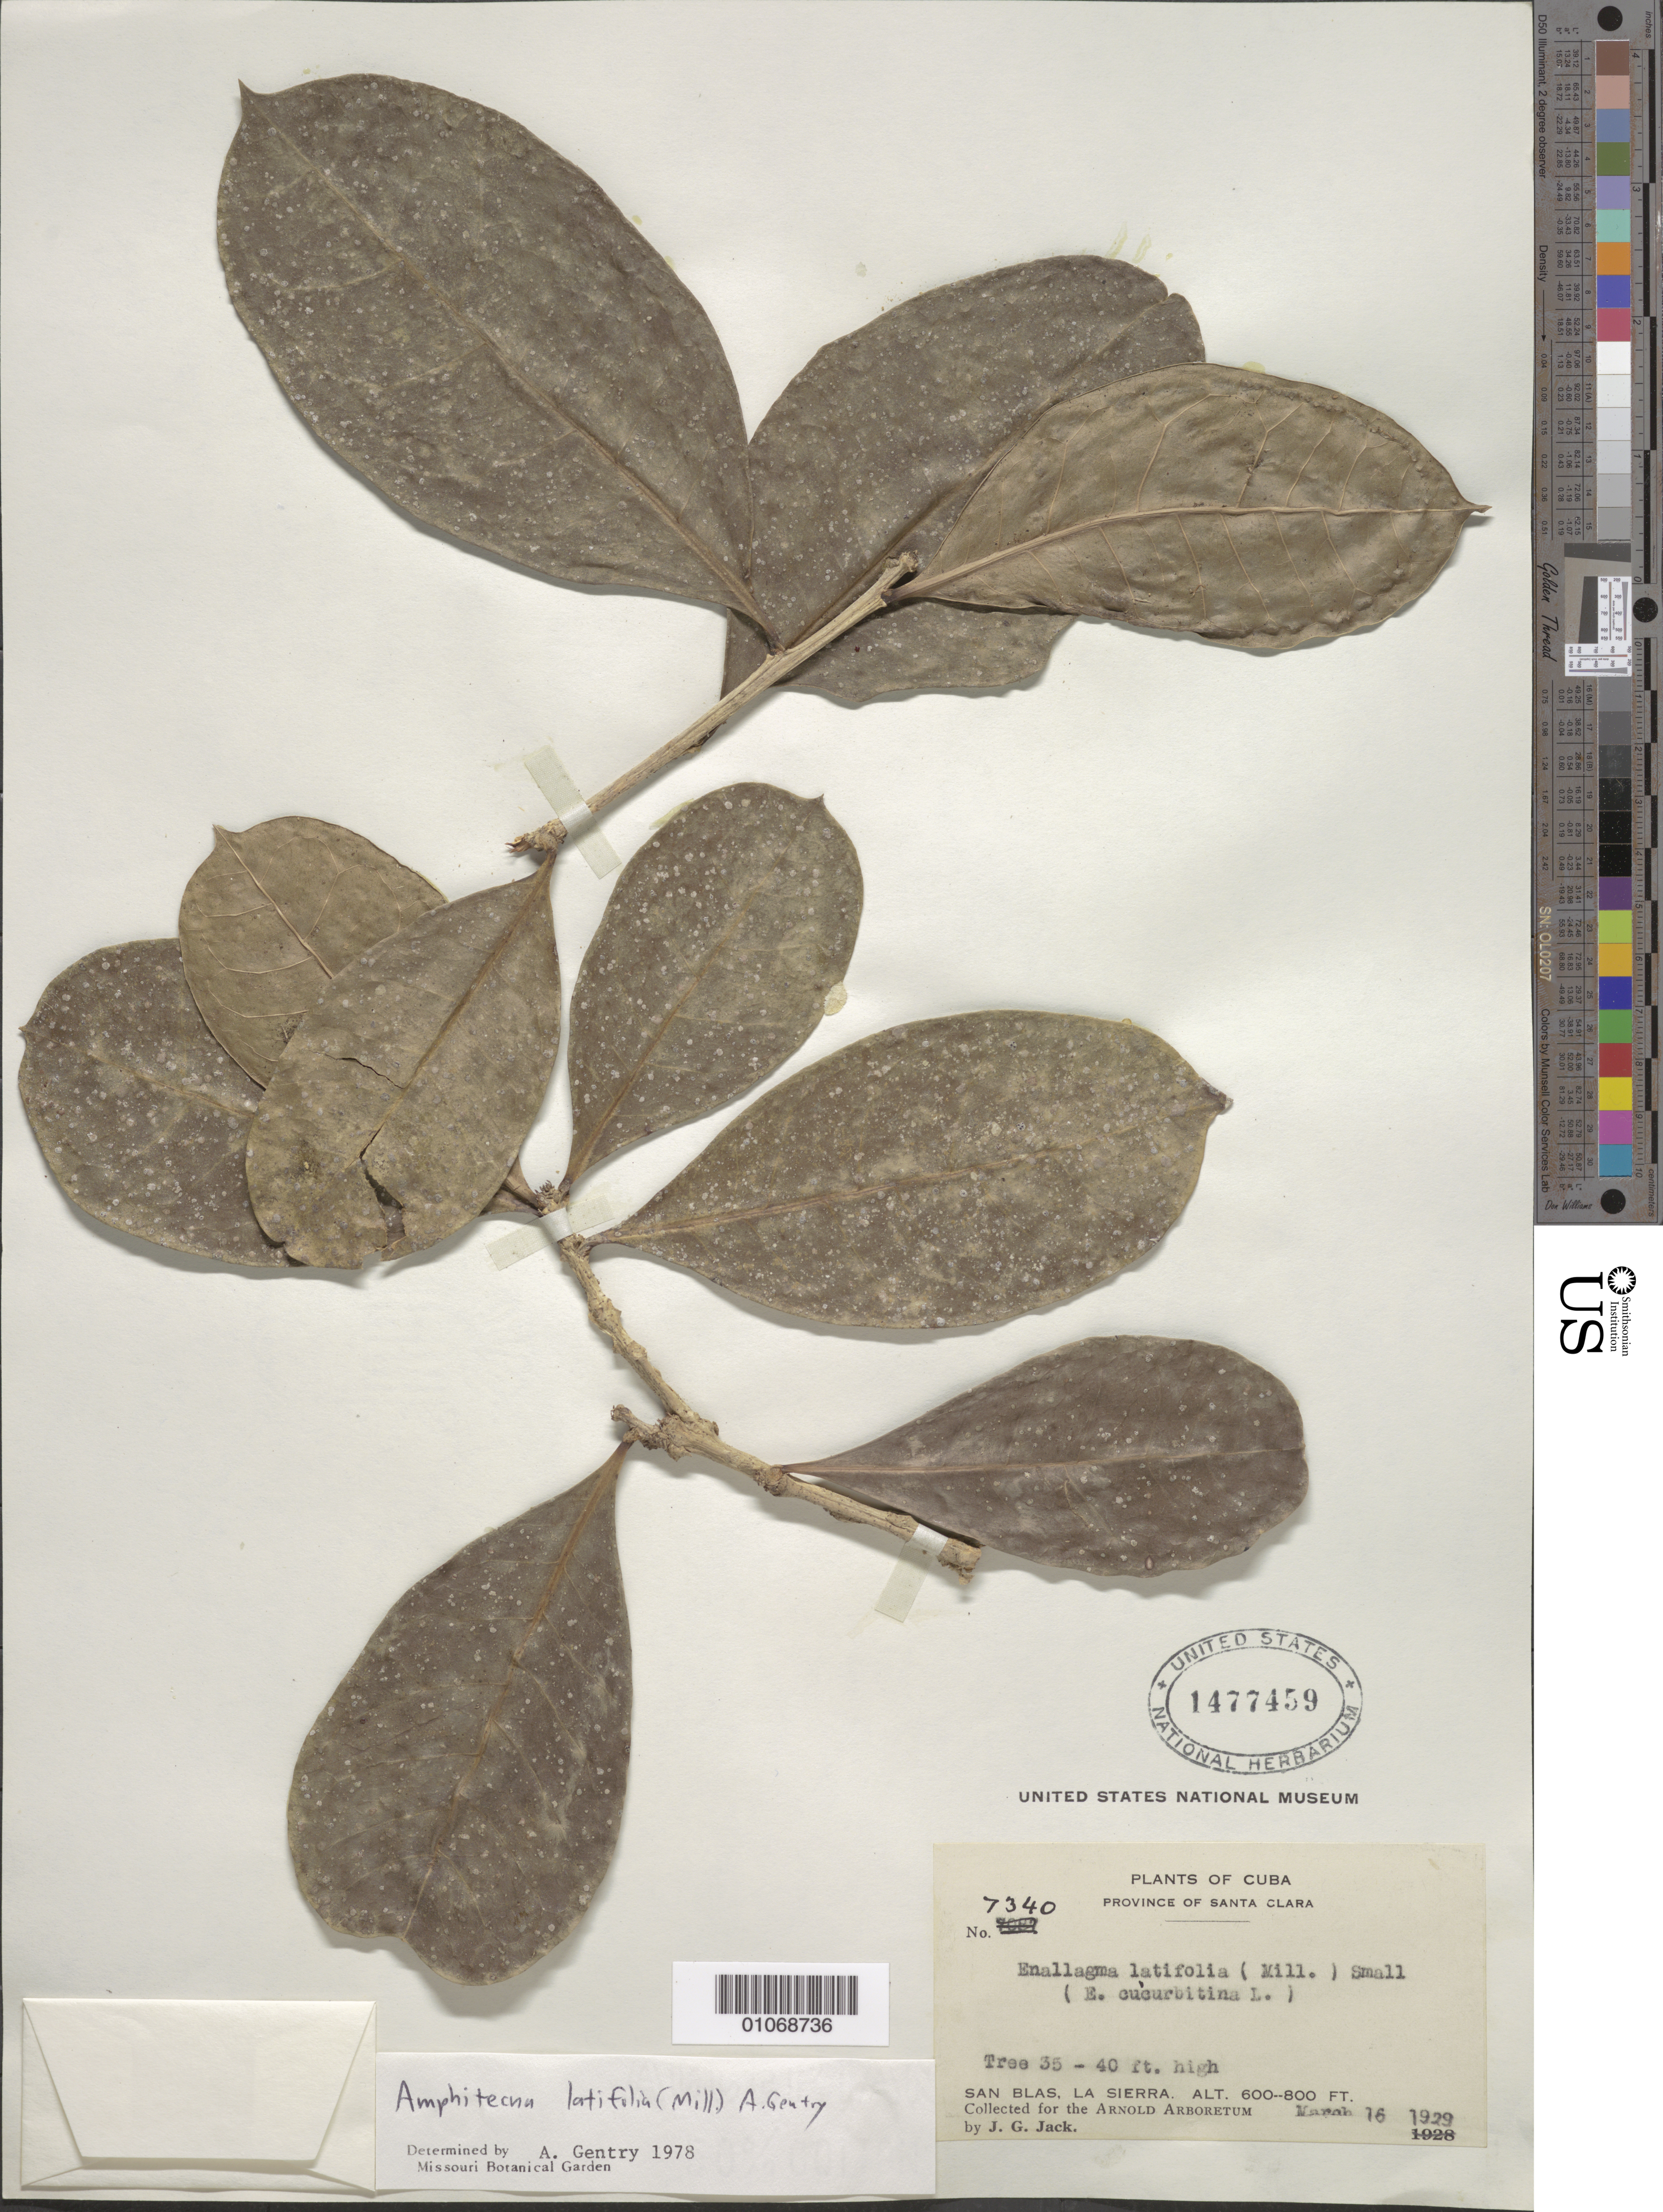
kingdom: Plantae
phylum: Tracheophyta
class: Magnoliopsida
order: Lamiales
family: Bignoniaceae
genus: Amphitecna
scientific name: Amphitecna latifolia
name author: (Mill.) A.H. Gentry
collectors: J. G. Jack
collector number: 7340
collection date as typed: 16 Mar 1929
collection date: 1929-03-16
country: Cuba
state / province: Matanzas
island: Cuba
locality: San Blas, La Sierra, Santa Clara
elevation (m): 183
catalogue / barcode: US 1477459